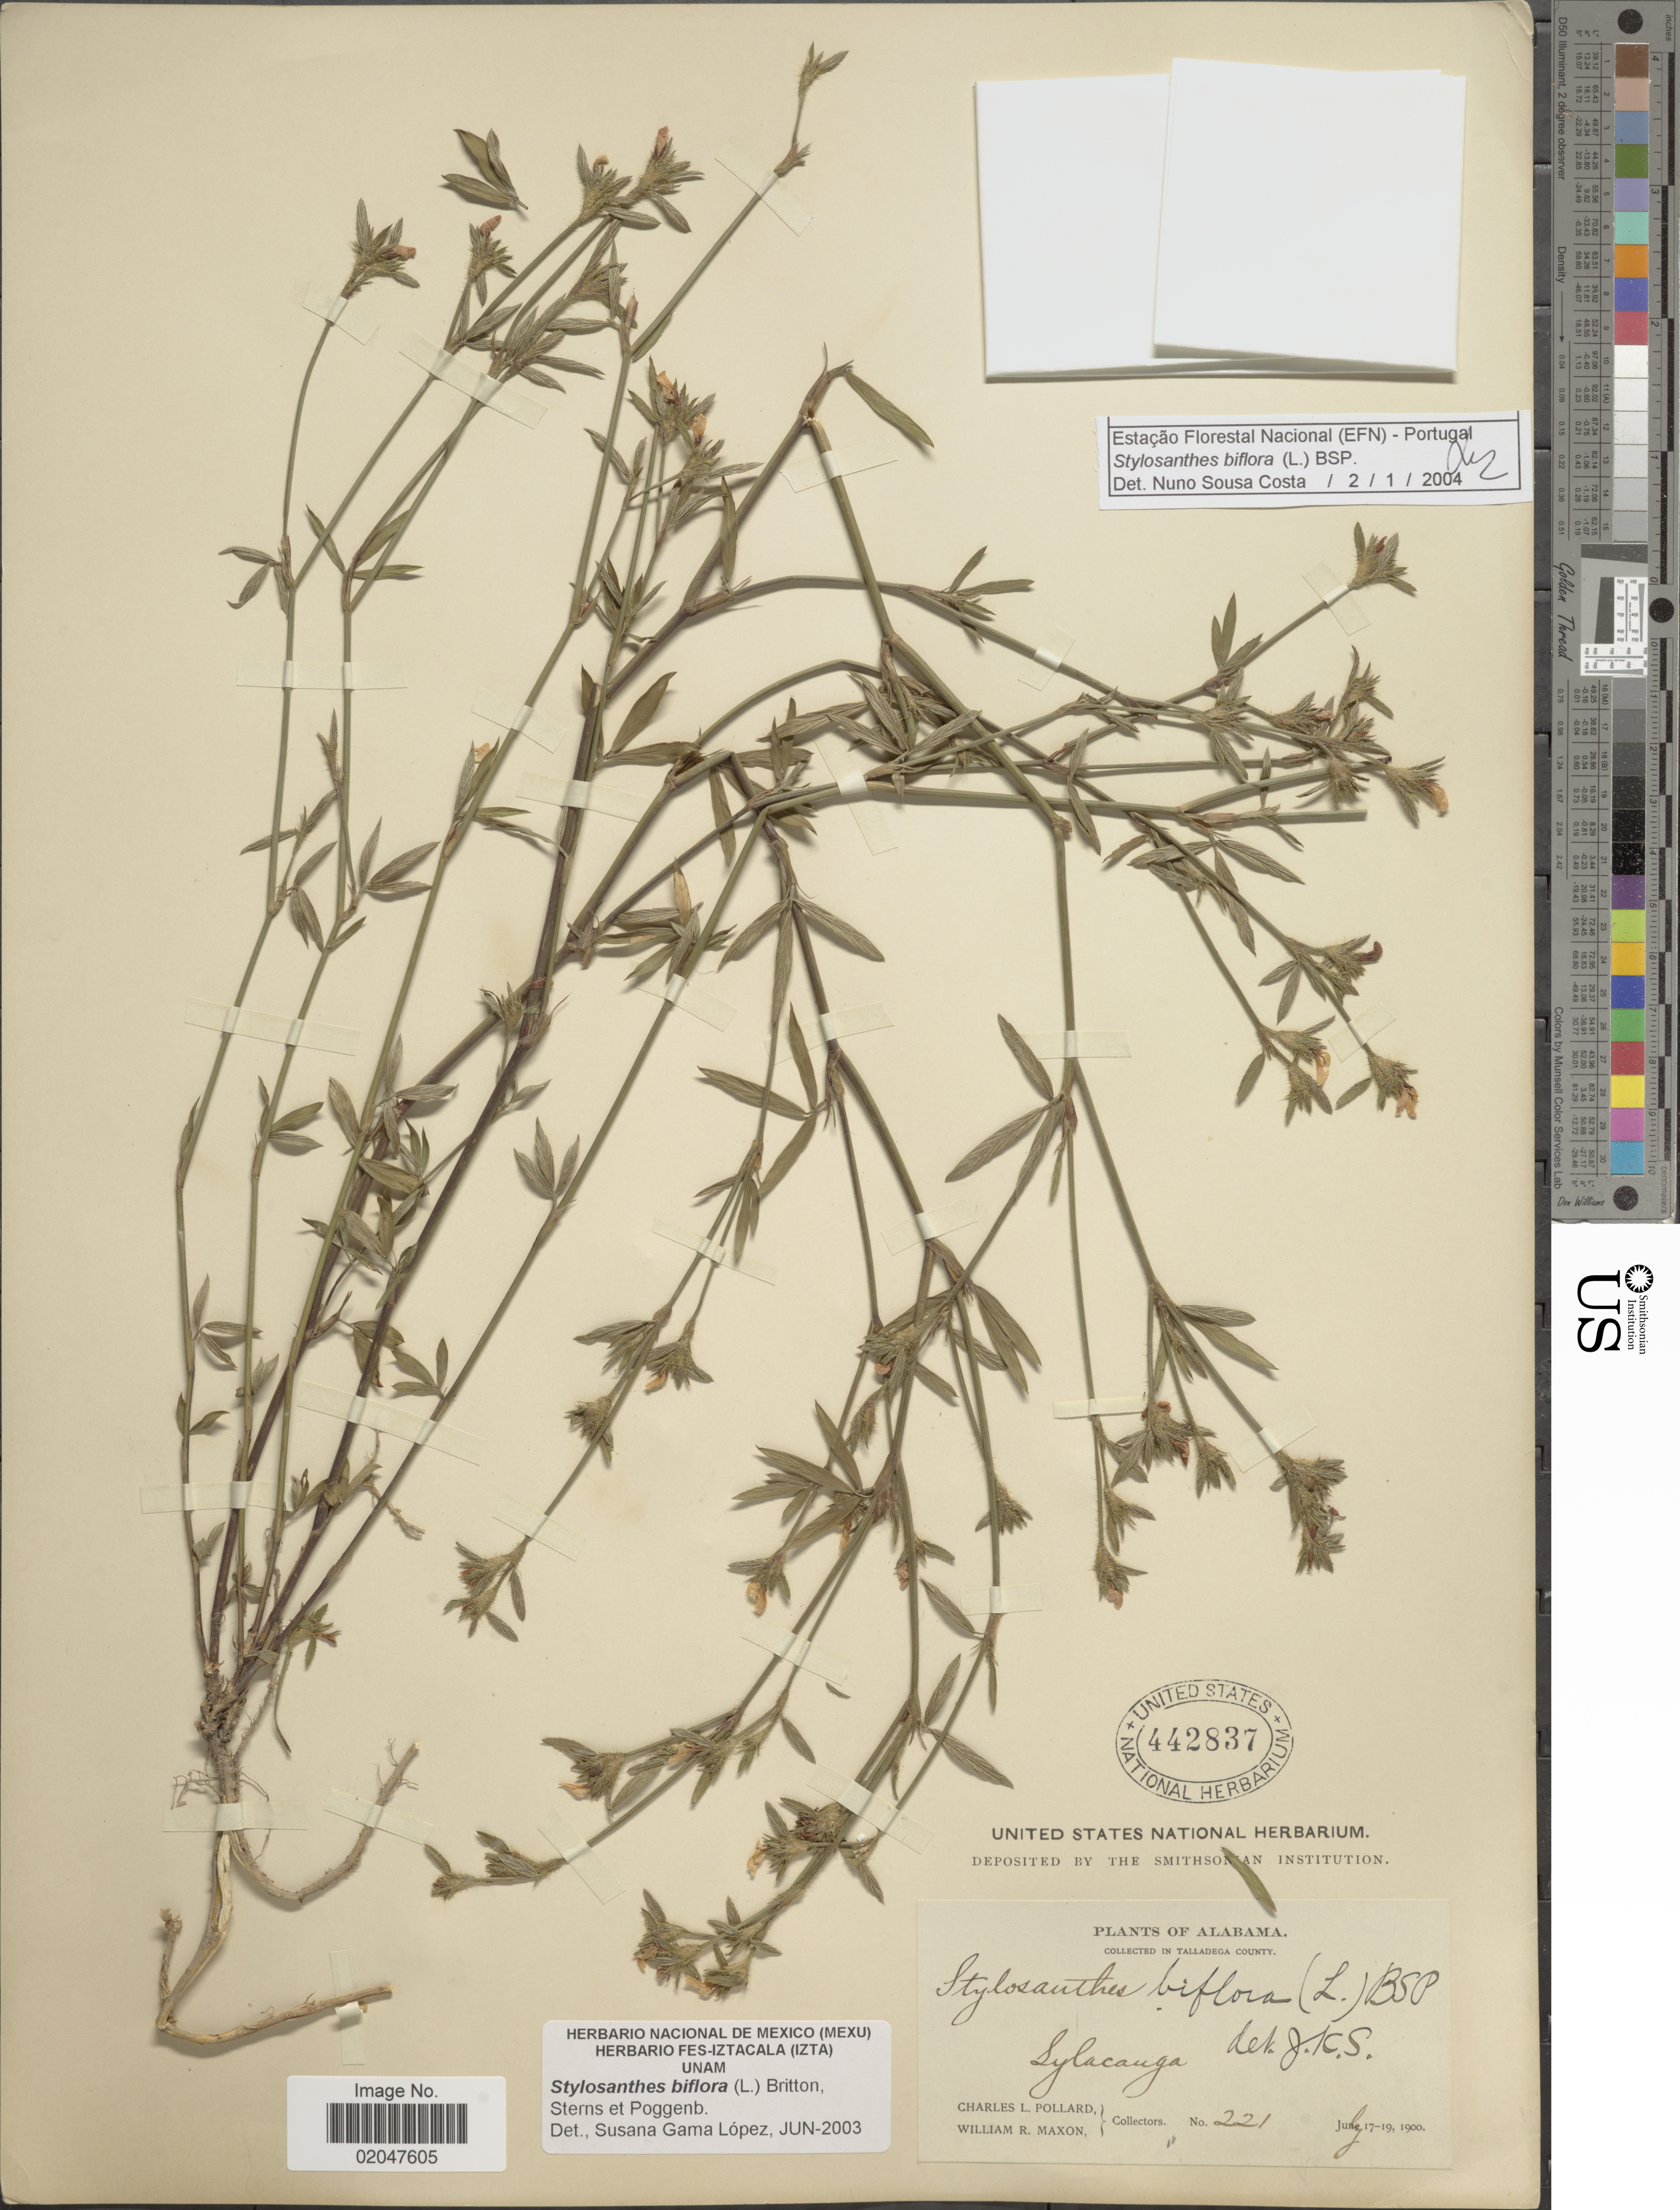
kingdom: Plantae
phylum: Tracheophyta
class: Magnoliopsida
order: Fabales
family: Fabaceae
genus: Stylosanthes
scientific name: Stylosanthes biflora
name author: (L.) Britton et al.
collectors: C. L. Pollard & W. R. Maxon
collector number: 221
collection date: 1900-07-17/1900-07-19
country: United States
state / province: Alabama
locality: Talladega County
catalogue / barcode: US 442837